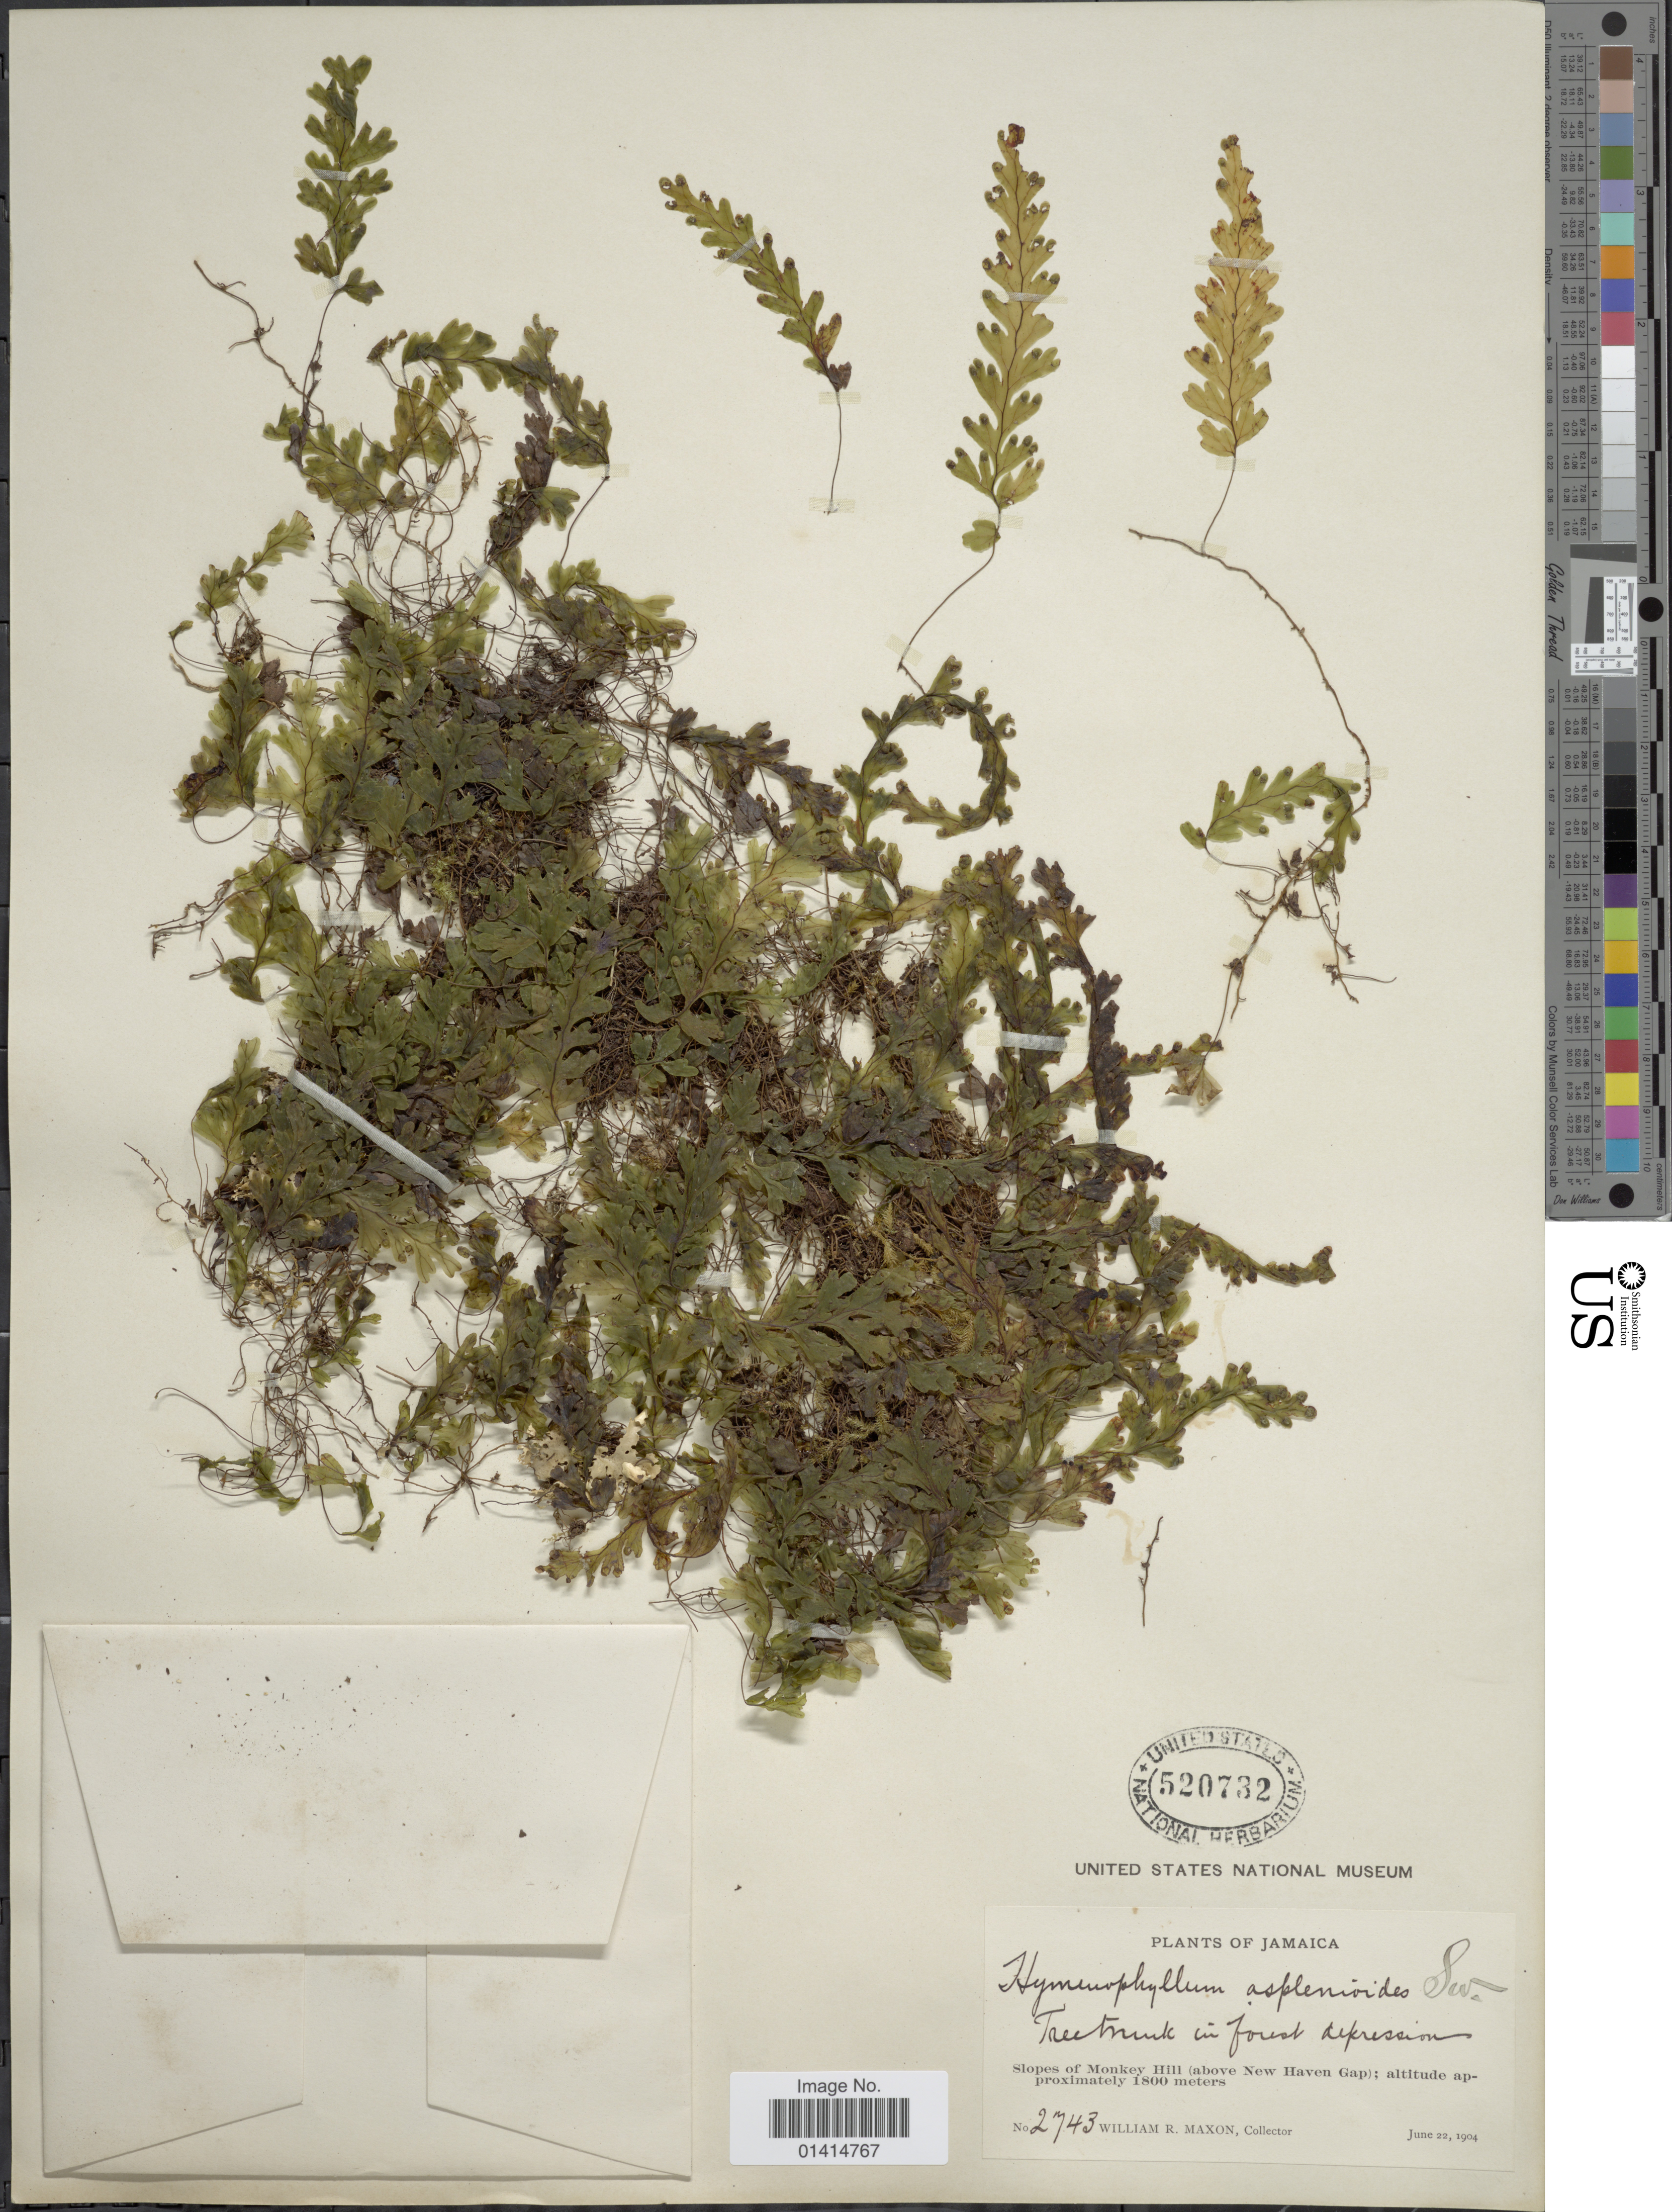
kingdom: Plantae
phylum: Tracheophyta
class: Polypodiopsida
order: Hymenophyllales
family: Hymenophyllaceae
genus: Hymenophyllum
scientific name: Hymenophyllum asplenioides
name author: (Sw.) Sw.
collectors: W. R. Maxon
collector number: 2743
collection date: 1904-06-22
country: Jamaica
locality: Slopes of Monkey Hill (above New Haven Gap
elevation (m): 1800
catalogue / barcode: US 520732